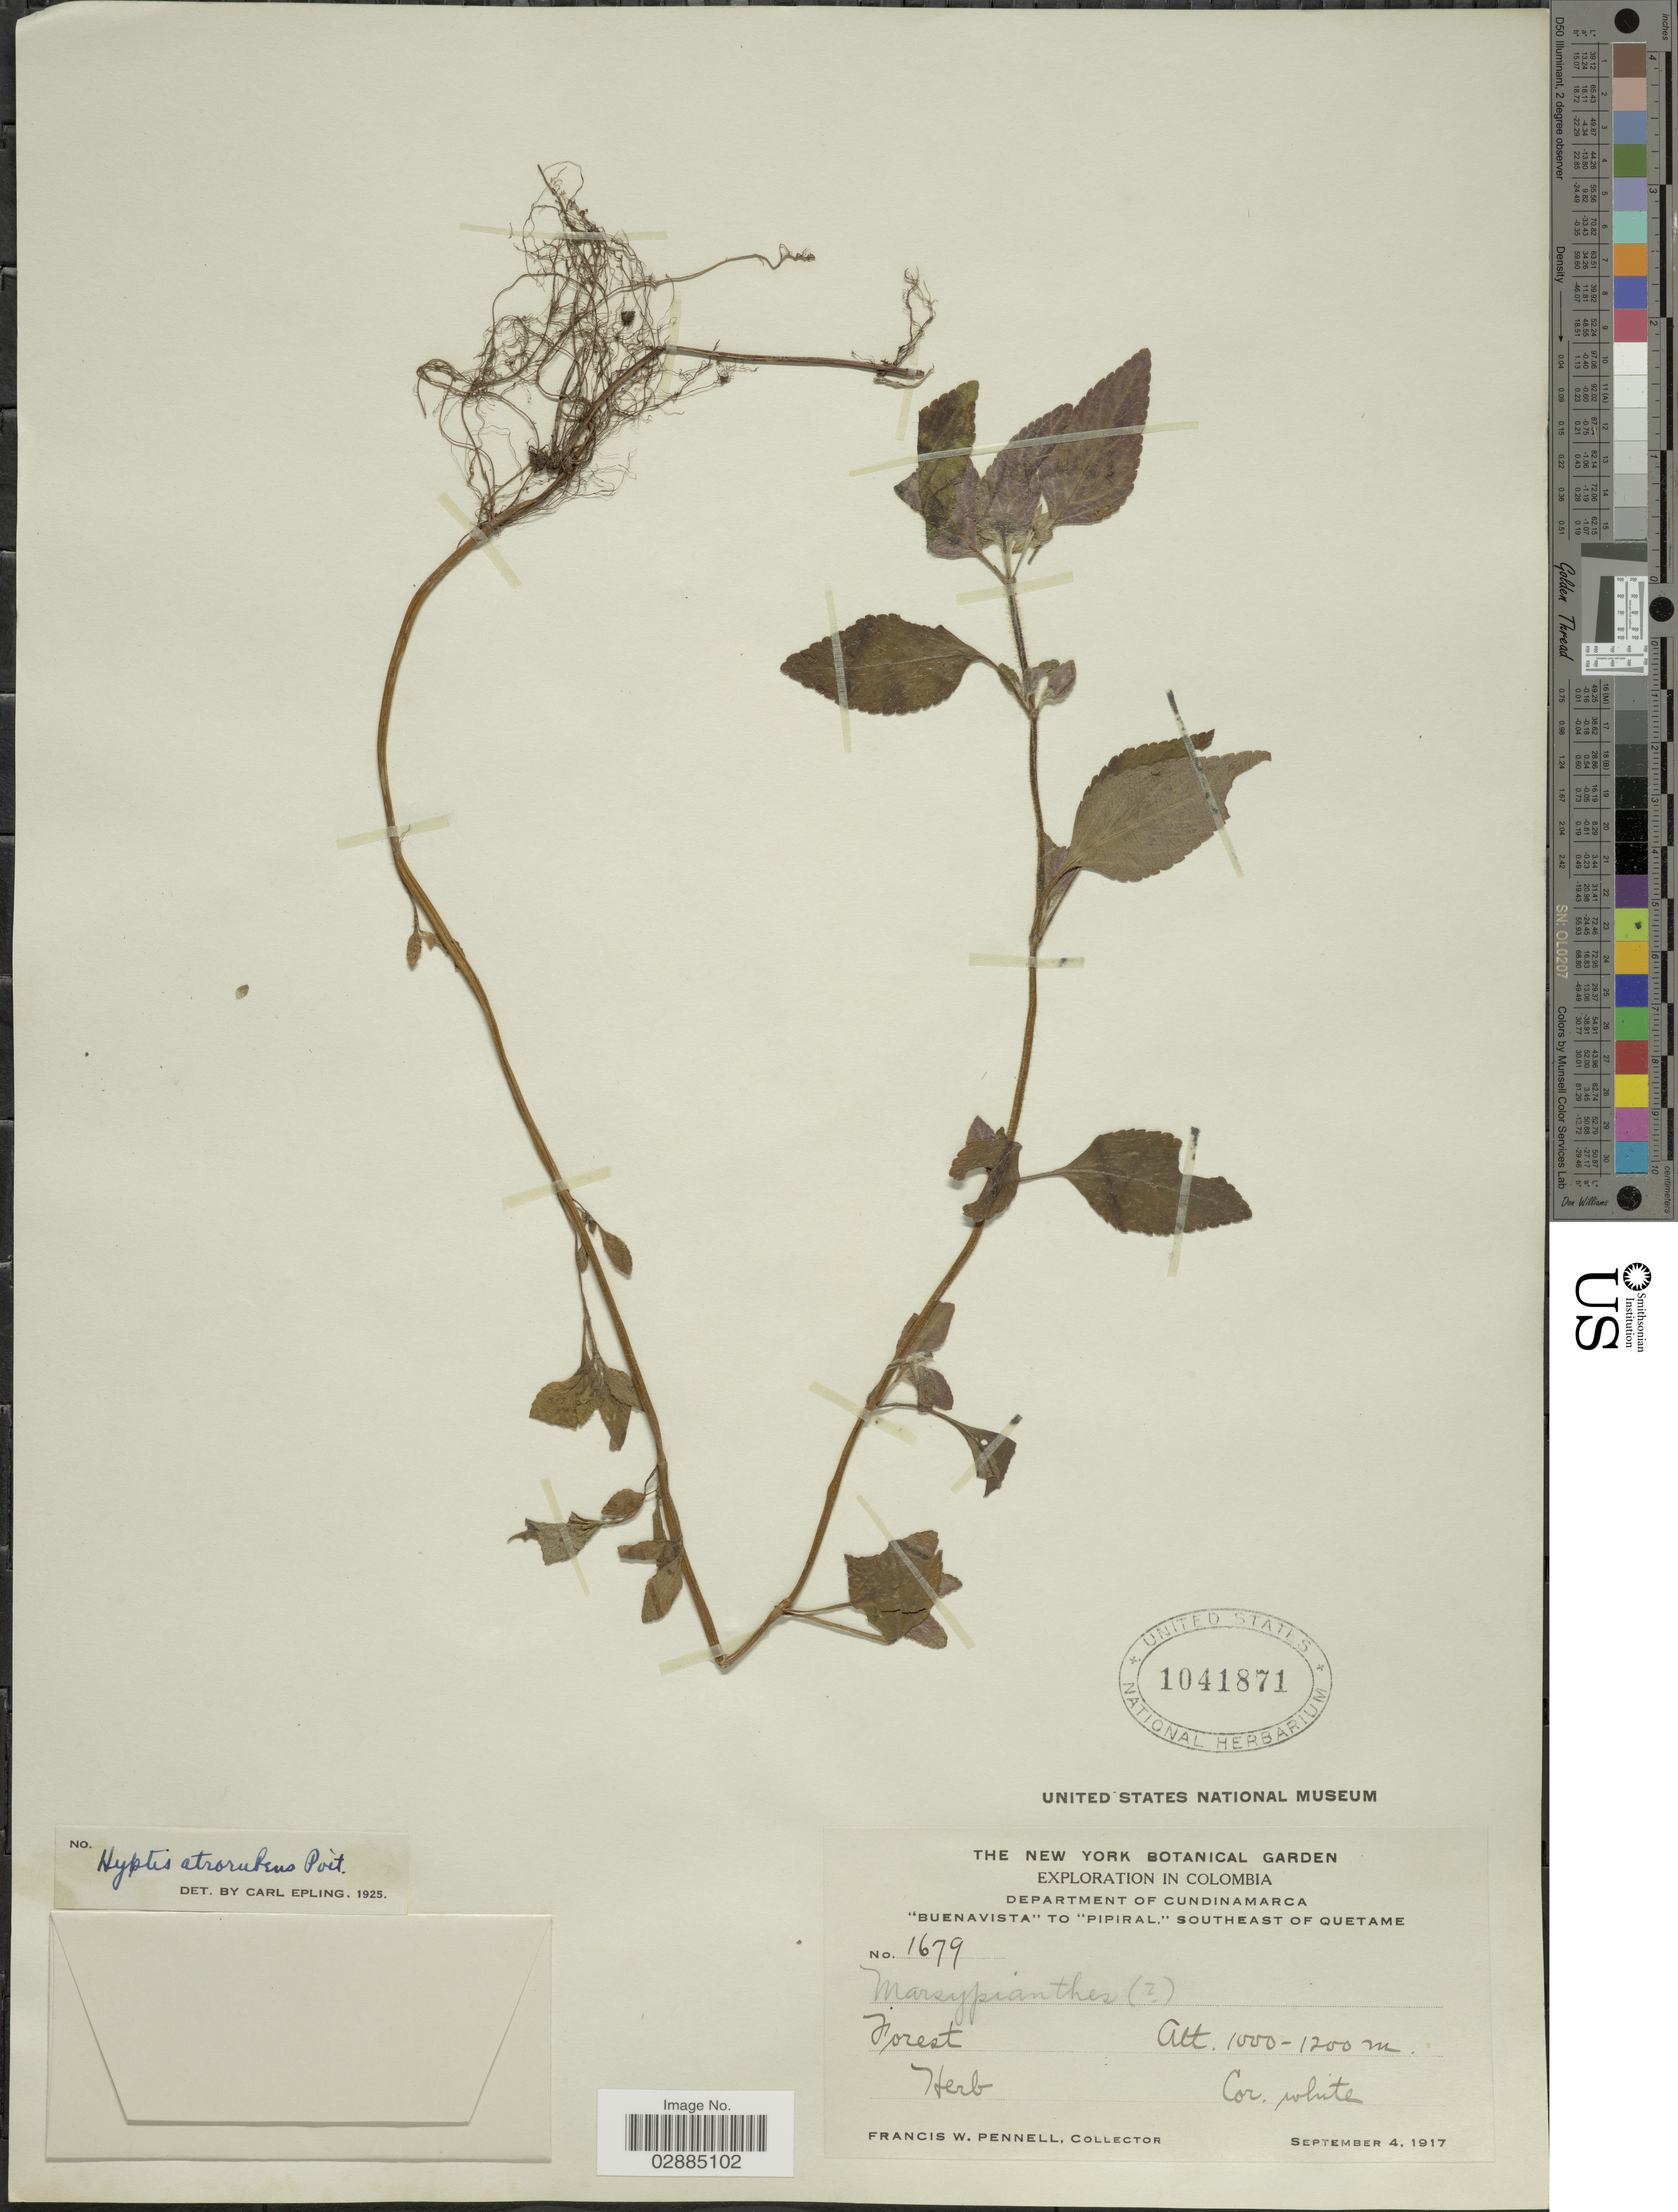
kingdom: Plantae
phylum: Tracheophyta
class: Magnoliopsida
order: Lamiales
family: Lamiaceae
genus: Hyptis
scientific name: Hyptis atrorubens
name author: Poit.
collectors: F. W. Pennell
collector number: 1679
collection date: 1917-09-04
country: Colombia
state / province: Cundinamarca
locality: Department of Cundinamarca, "Buenavista" to "Pipiral" Southeast of Quetame.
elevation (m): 1000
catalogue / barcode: US 1041871